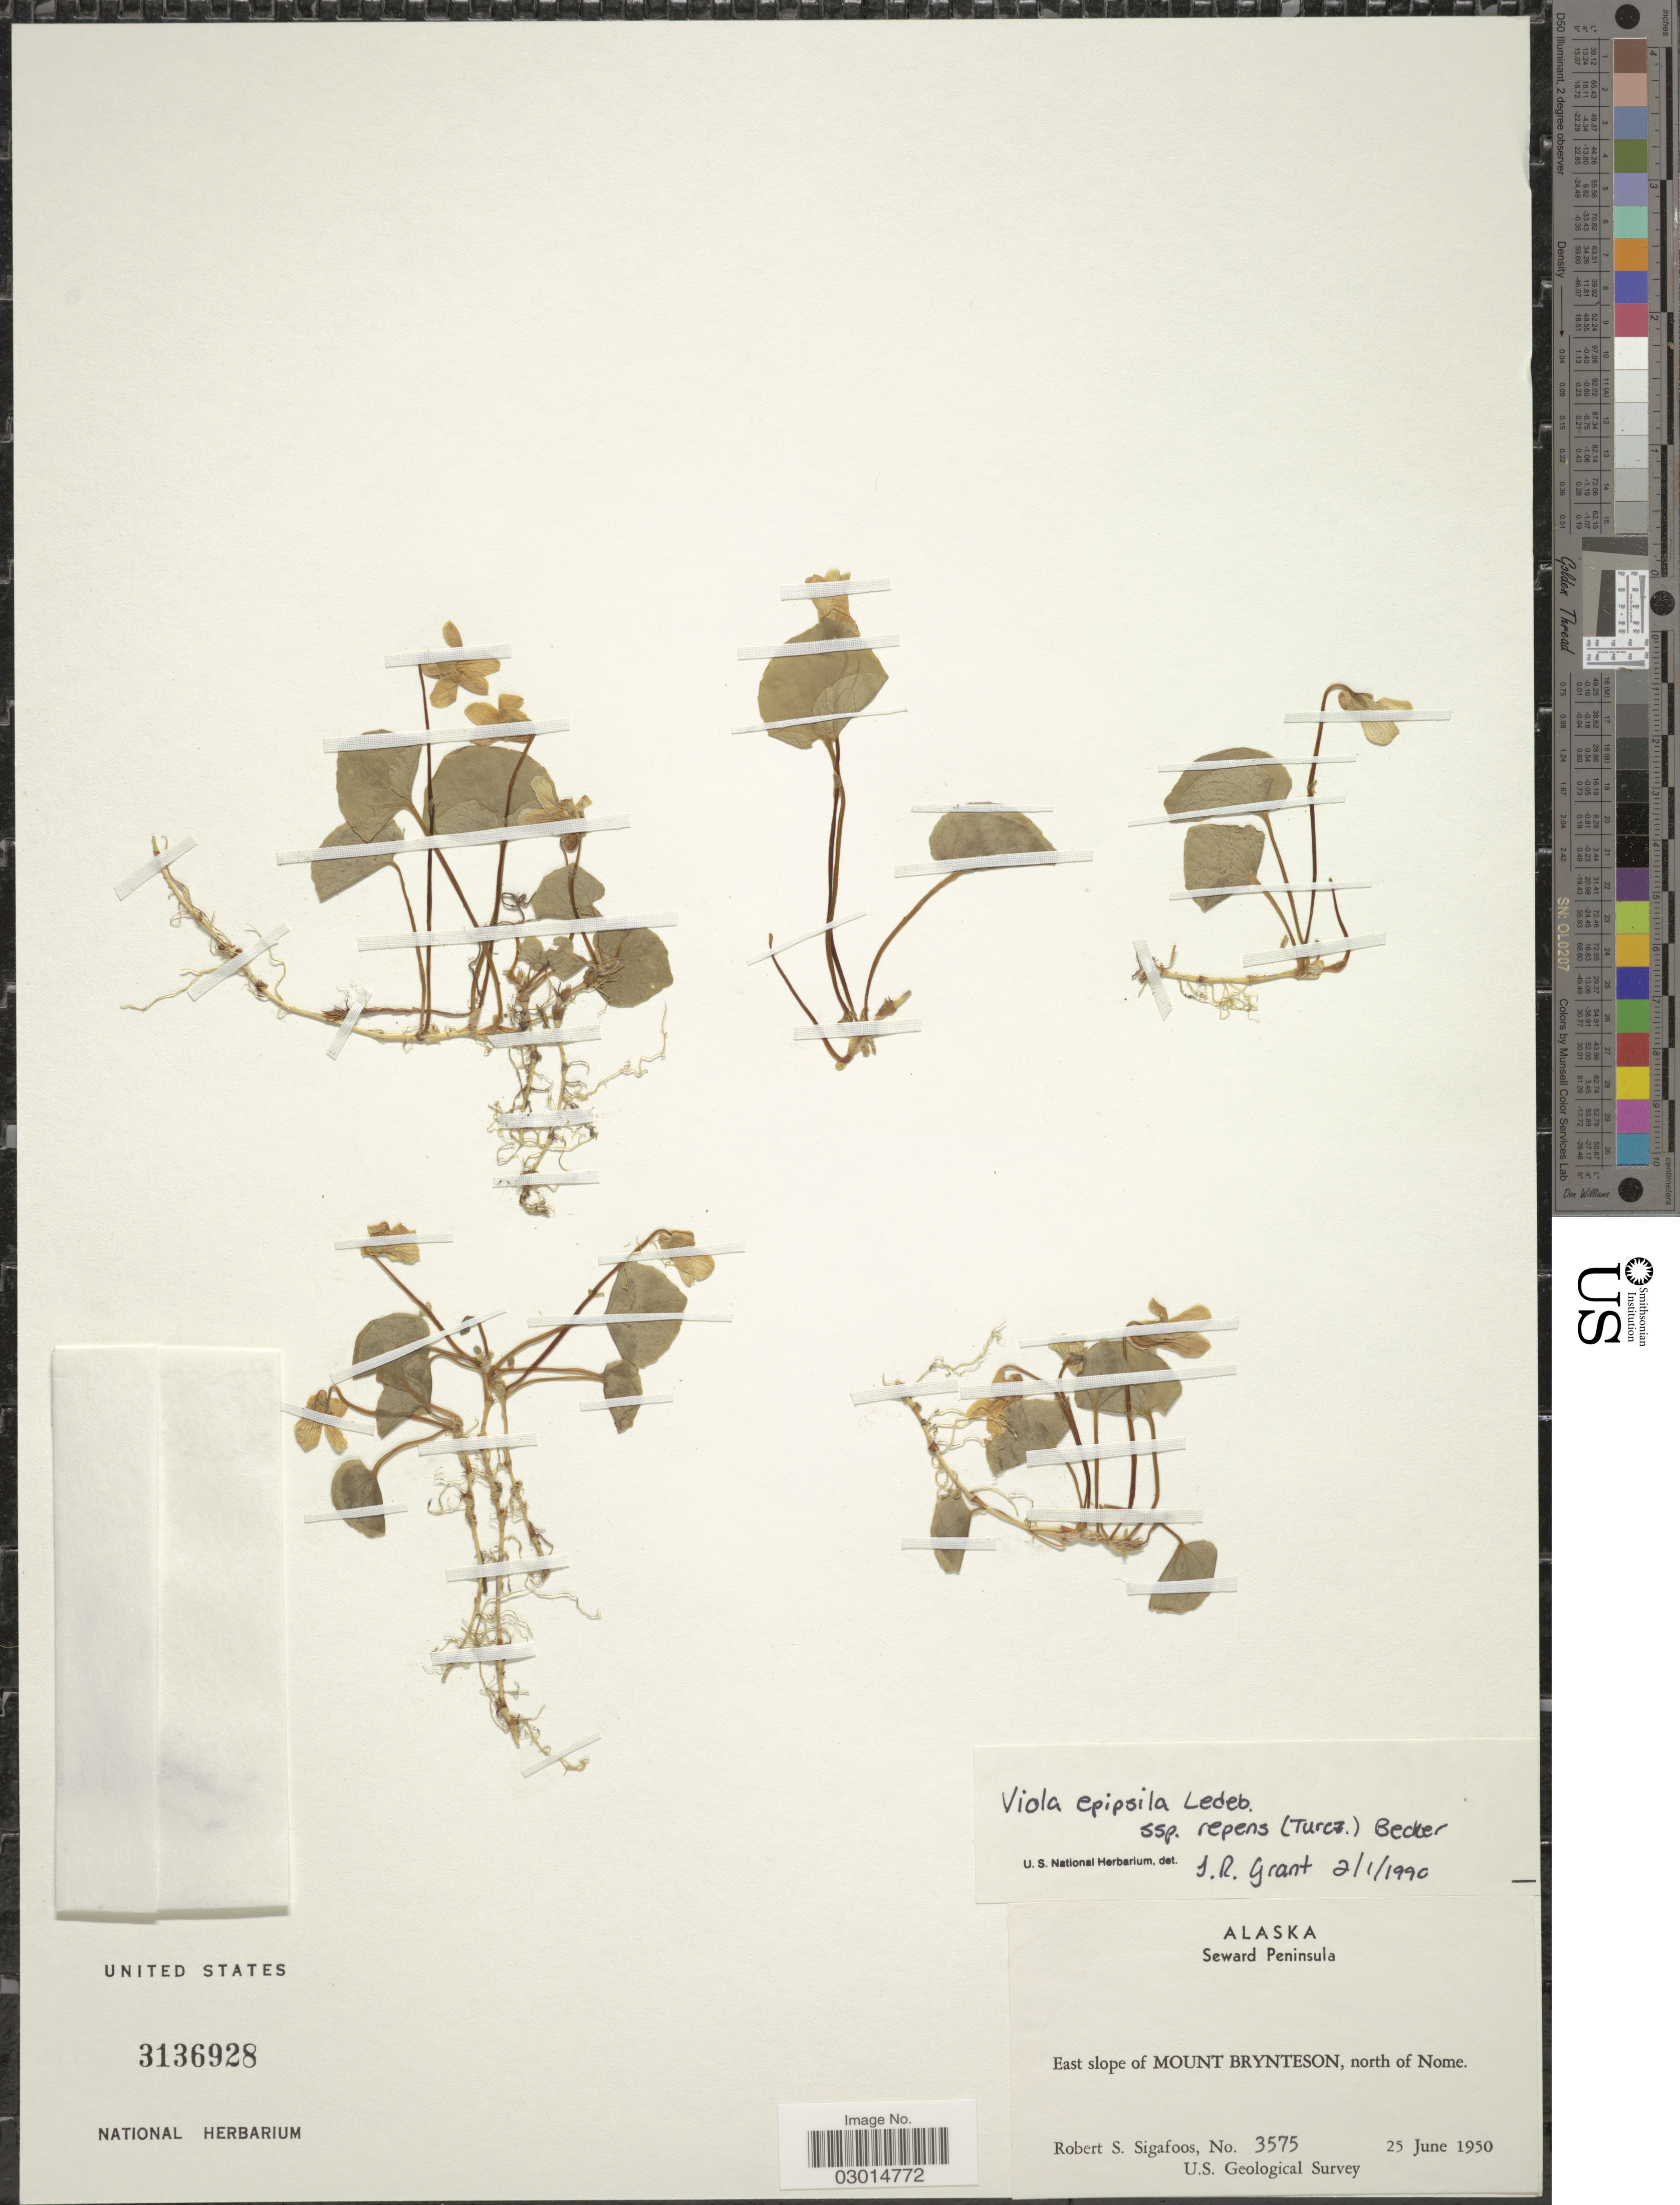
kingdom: Plantae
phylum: Tracheophyta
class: Magnoliopsida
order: Malpighiales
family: Violaceae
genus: Viola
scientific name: Viola epipsila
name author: Ledeb.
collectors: R. Sigafoos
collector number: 3575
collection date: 1950-06-25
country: United States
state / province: Alaska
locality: Seward Peninsula. East slope of Mount Brynteson, north of Nome.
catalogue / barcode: US 3136928